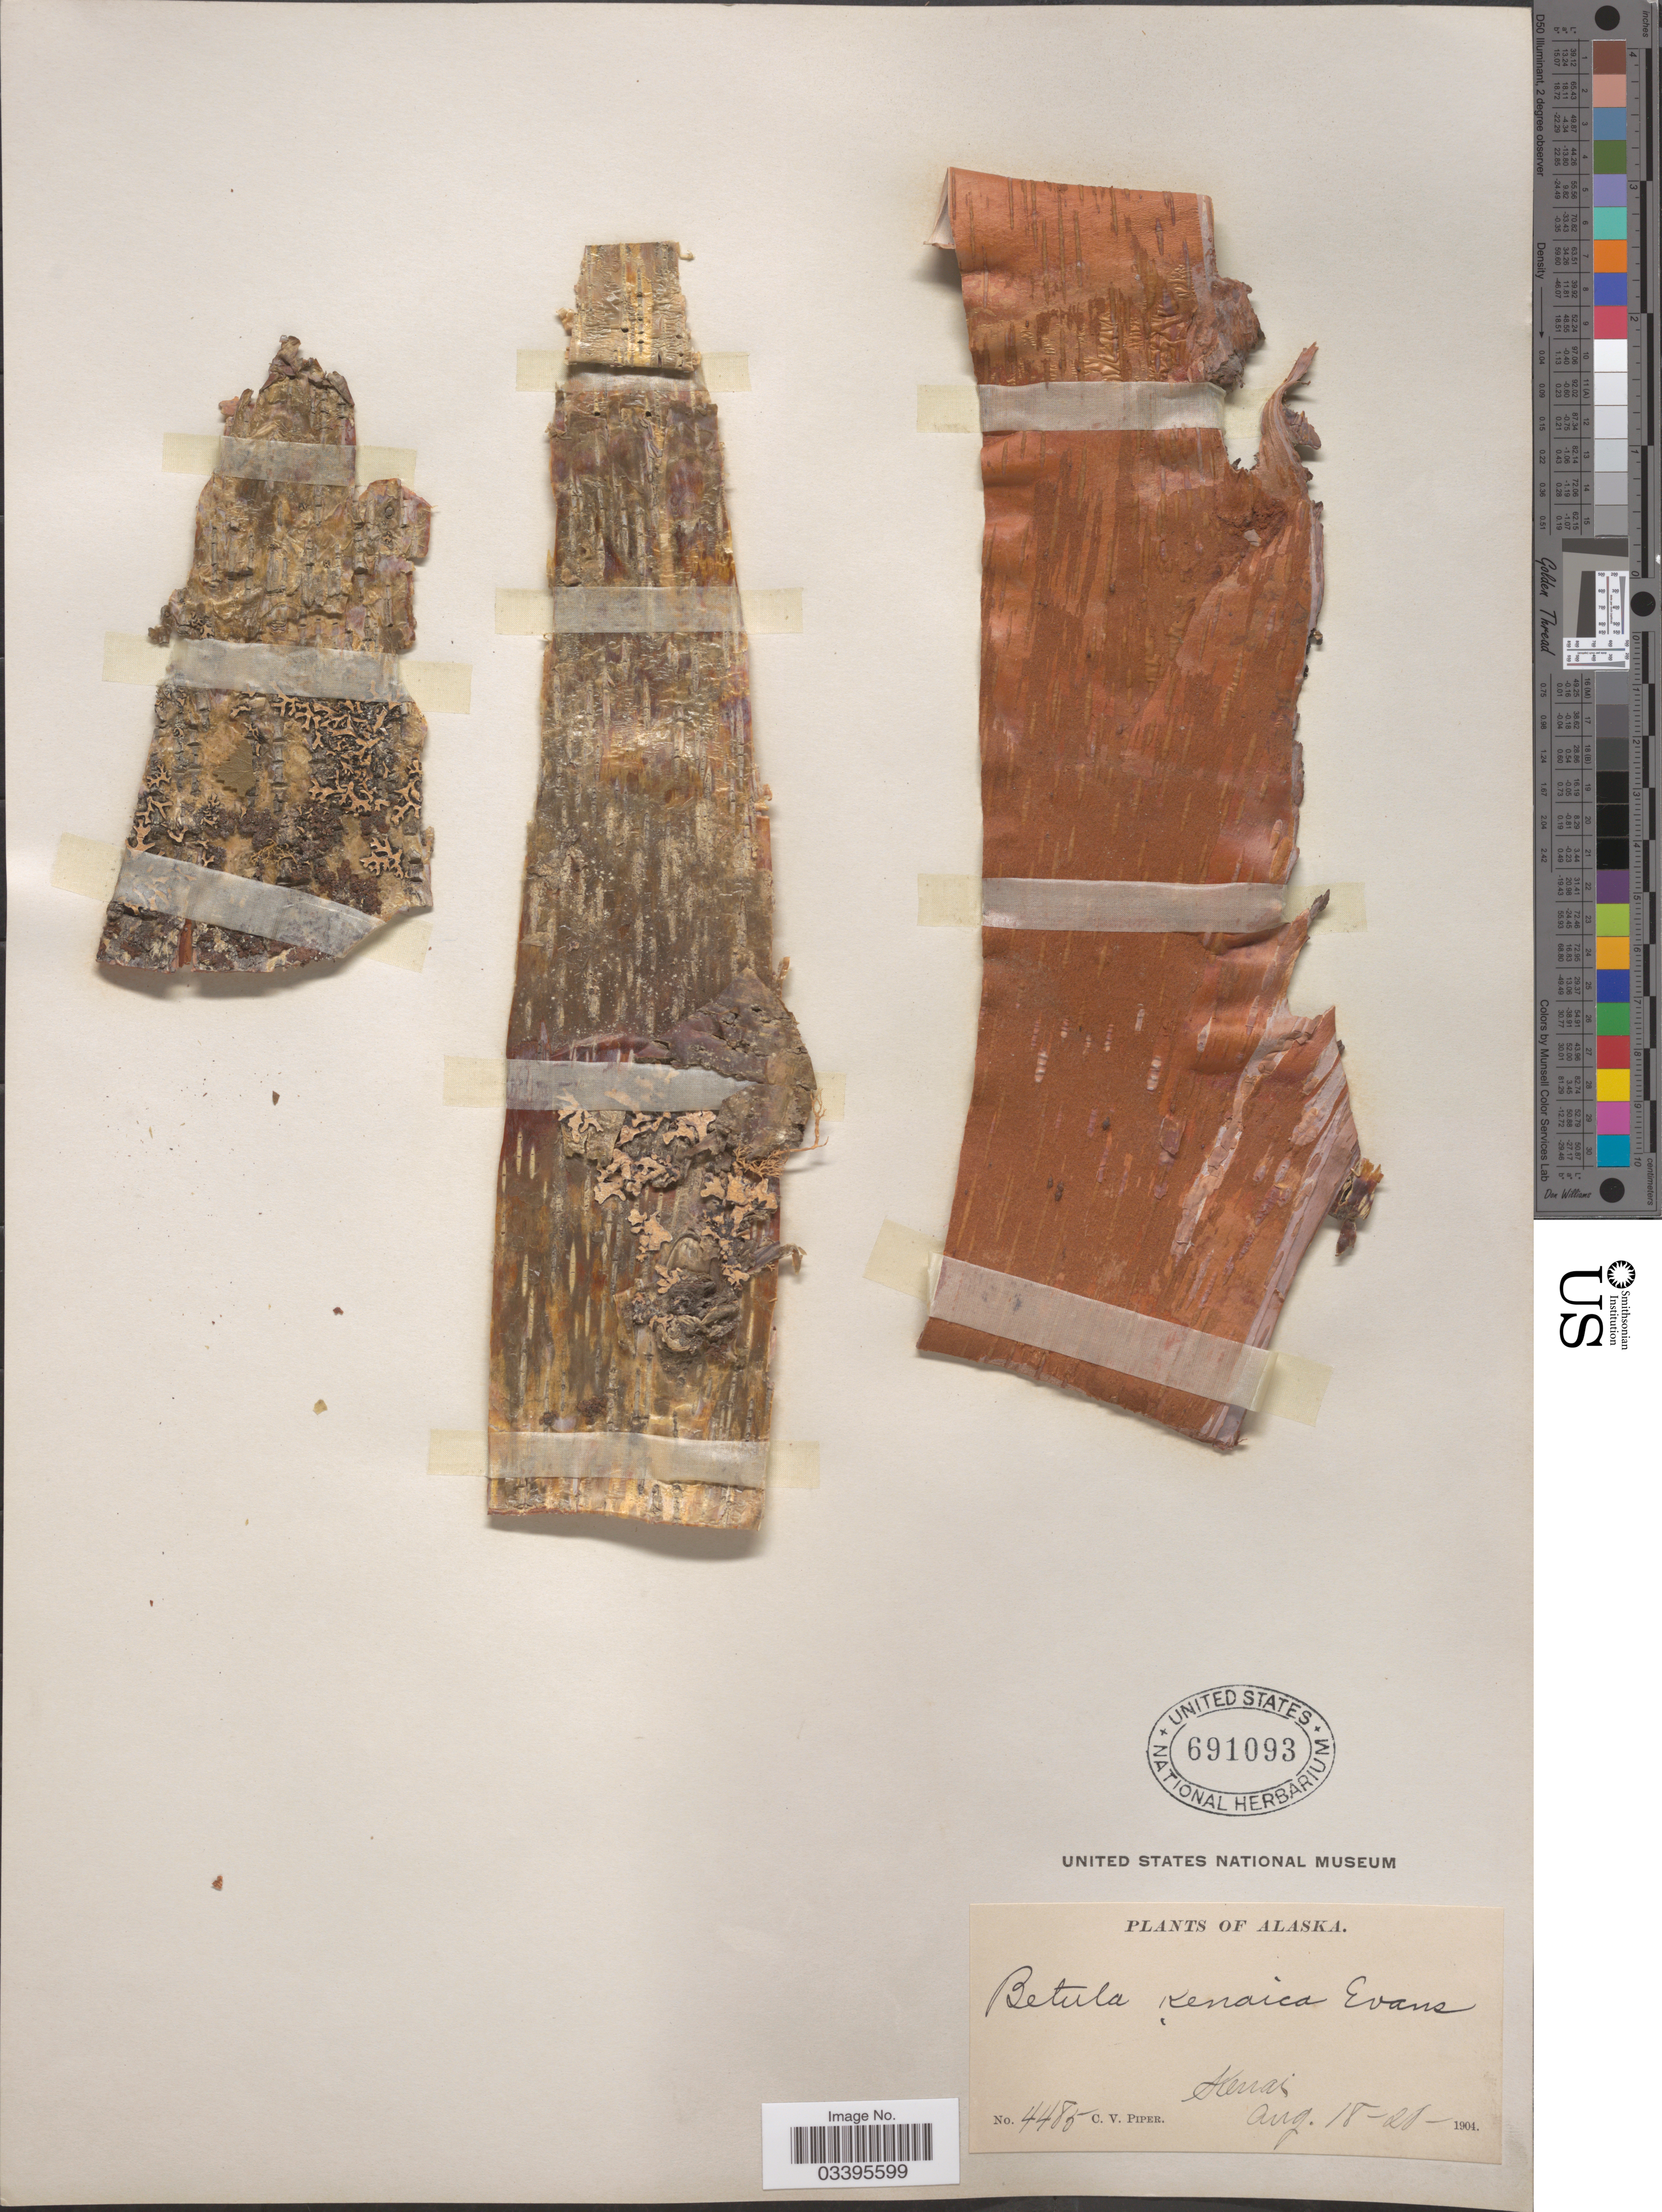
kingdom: Plantae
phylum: Tracheophyta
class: Magnoliopsida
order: Fagales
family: Betulaceae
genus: Betula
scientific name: Betula kenaica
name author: W.H. Evans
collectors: C. V. Piper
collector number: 4485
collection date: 1904-08-18/1904-08-20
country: United States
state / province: Alaska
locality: Kenai.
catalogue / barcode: US 691093